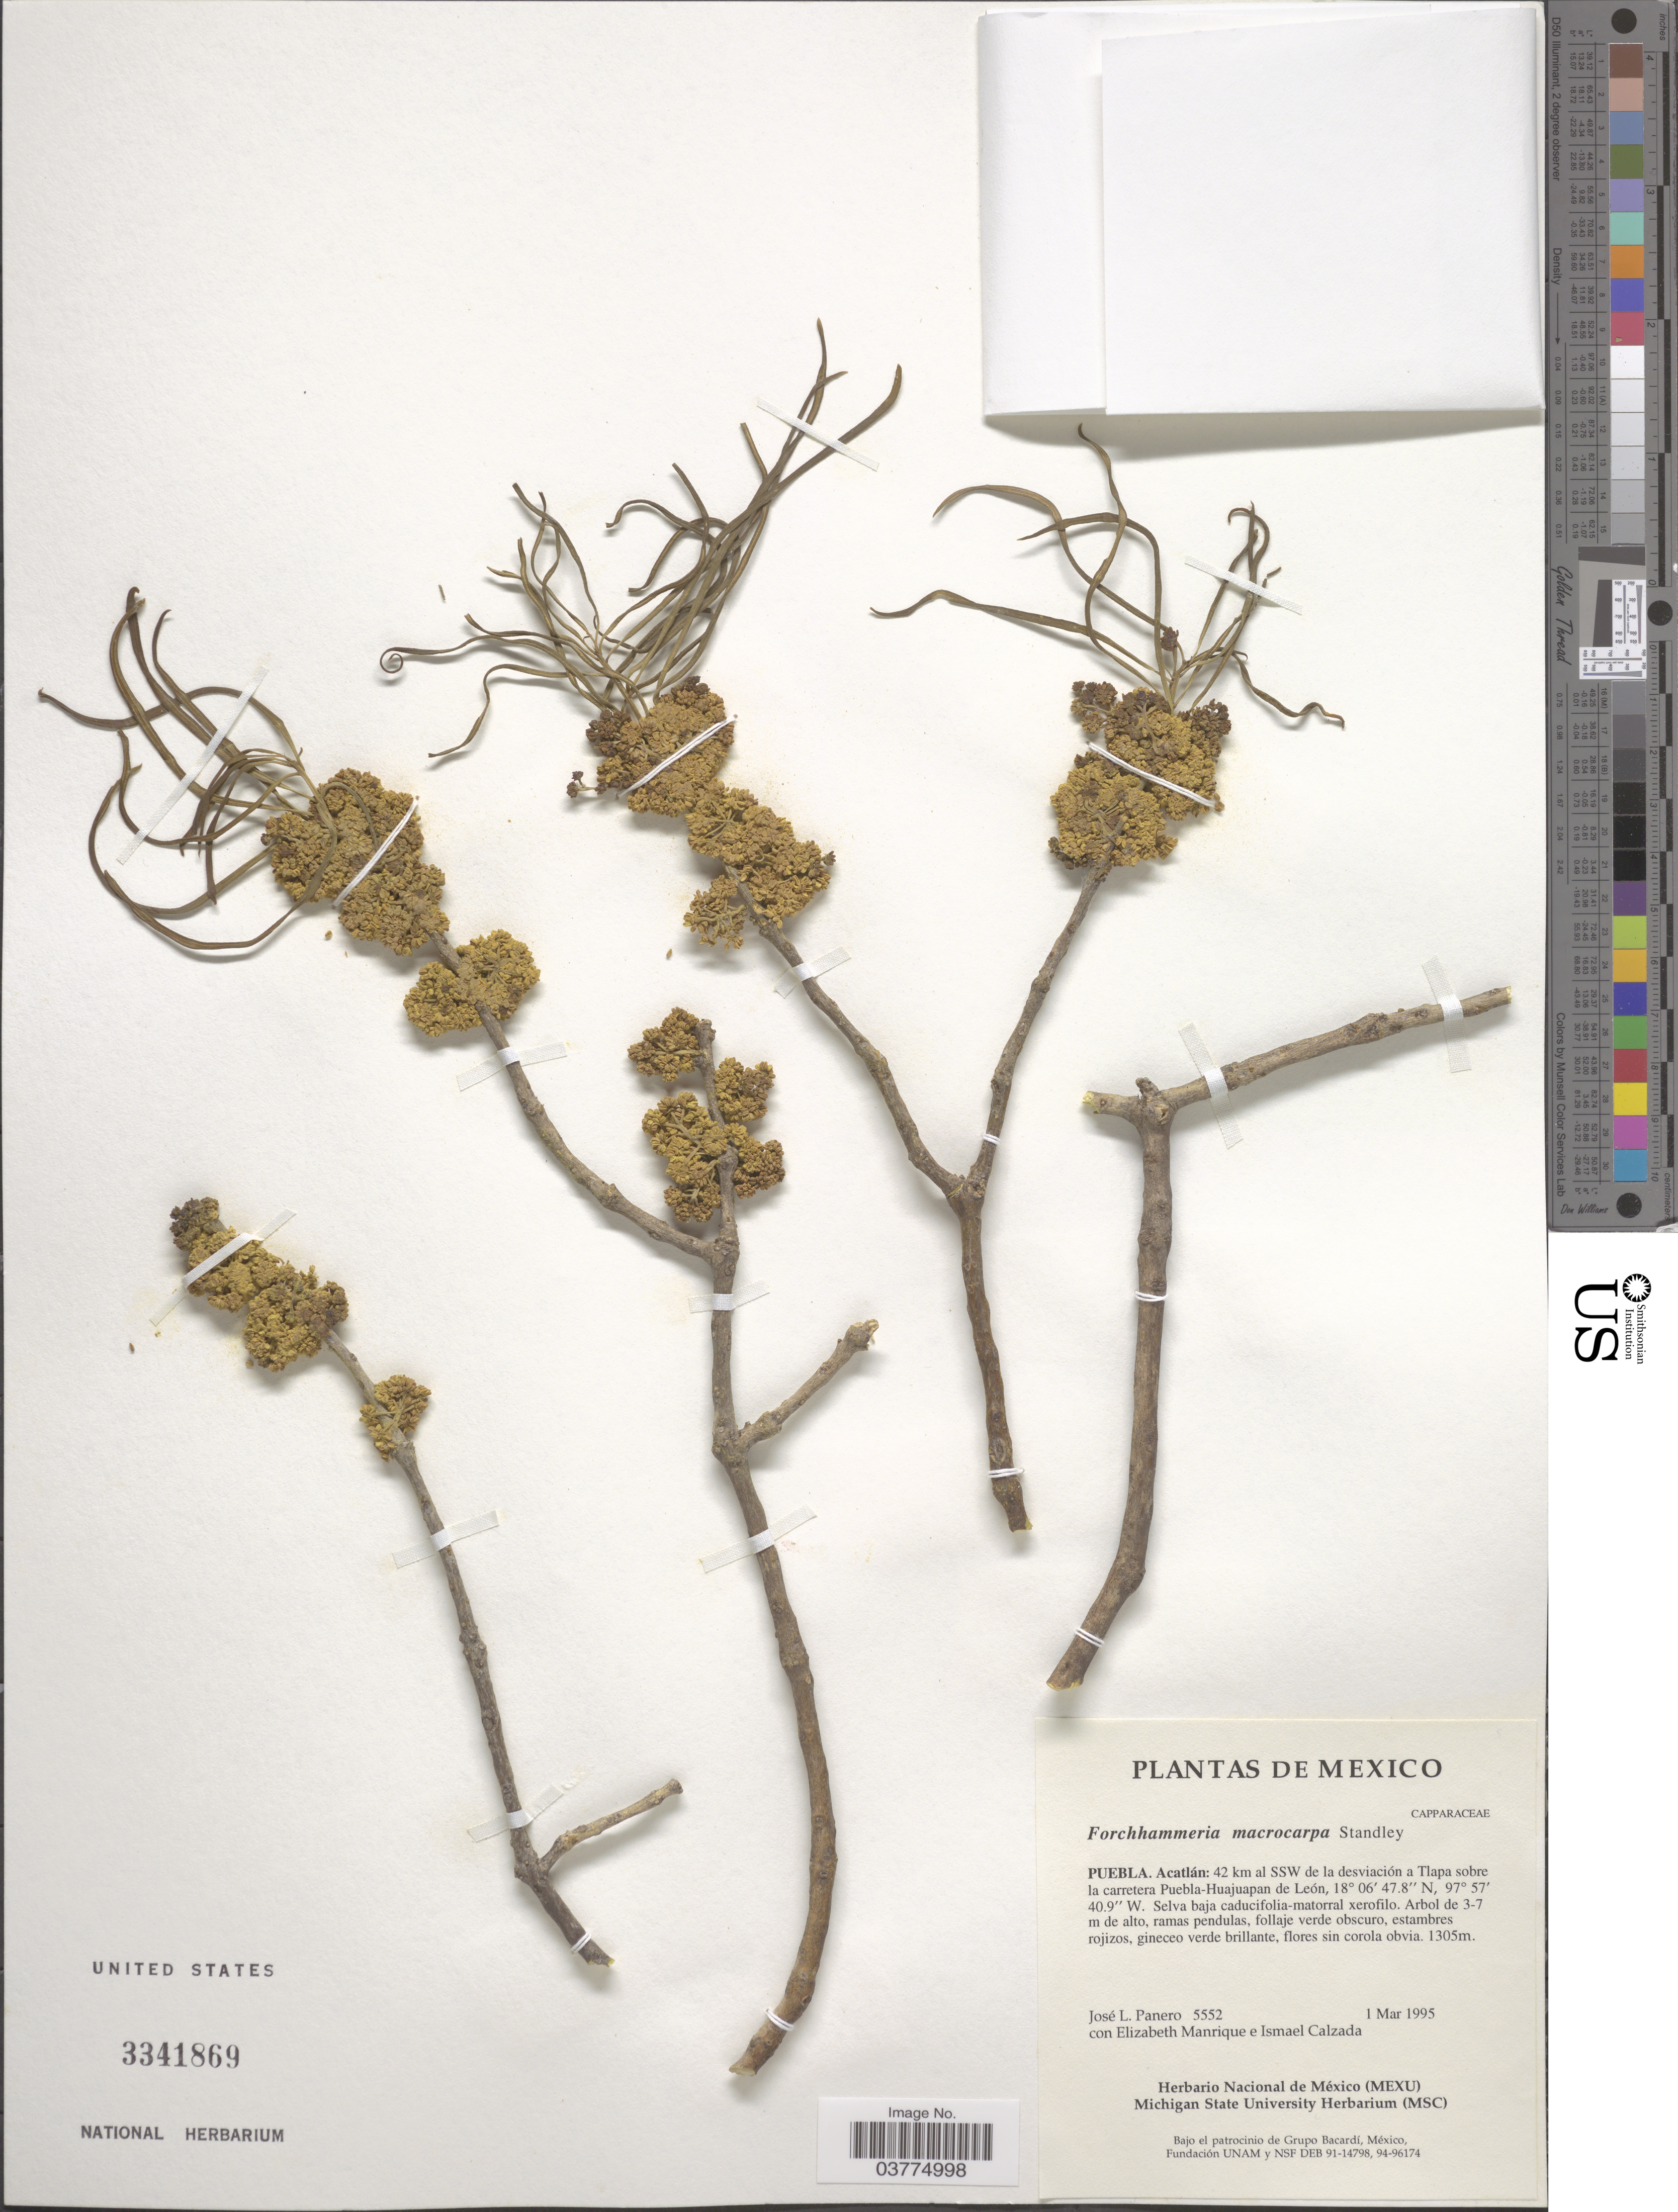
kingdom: Plantae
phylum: Tracheophyta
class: Magnoliopsida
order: Brassicales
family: Stixaceae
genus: Forchhammeria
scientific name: Forchhammeria macrocarpa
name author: Standl.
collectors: J. L. Panero, E. Manrique & I. Calzada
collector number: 5552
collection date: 1995-03-01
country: Mexico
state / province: Puebla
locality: Acatlán: 42 km al SSW de la desviación a Tlapa sobre la carretera Puebla-Huajuapan de León.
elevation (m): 1305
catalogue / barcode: US 3341869